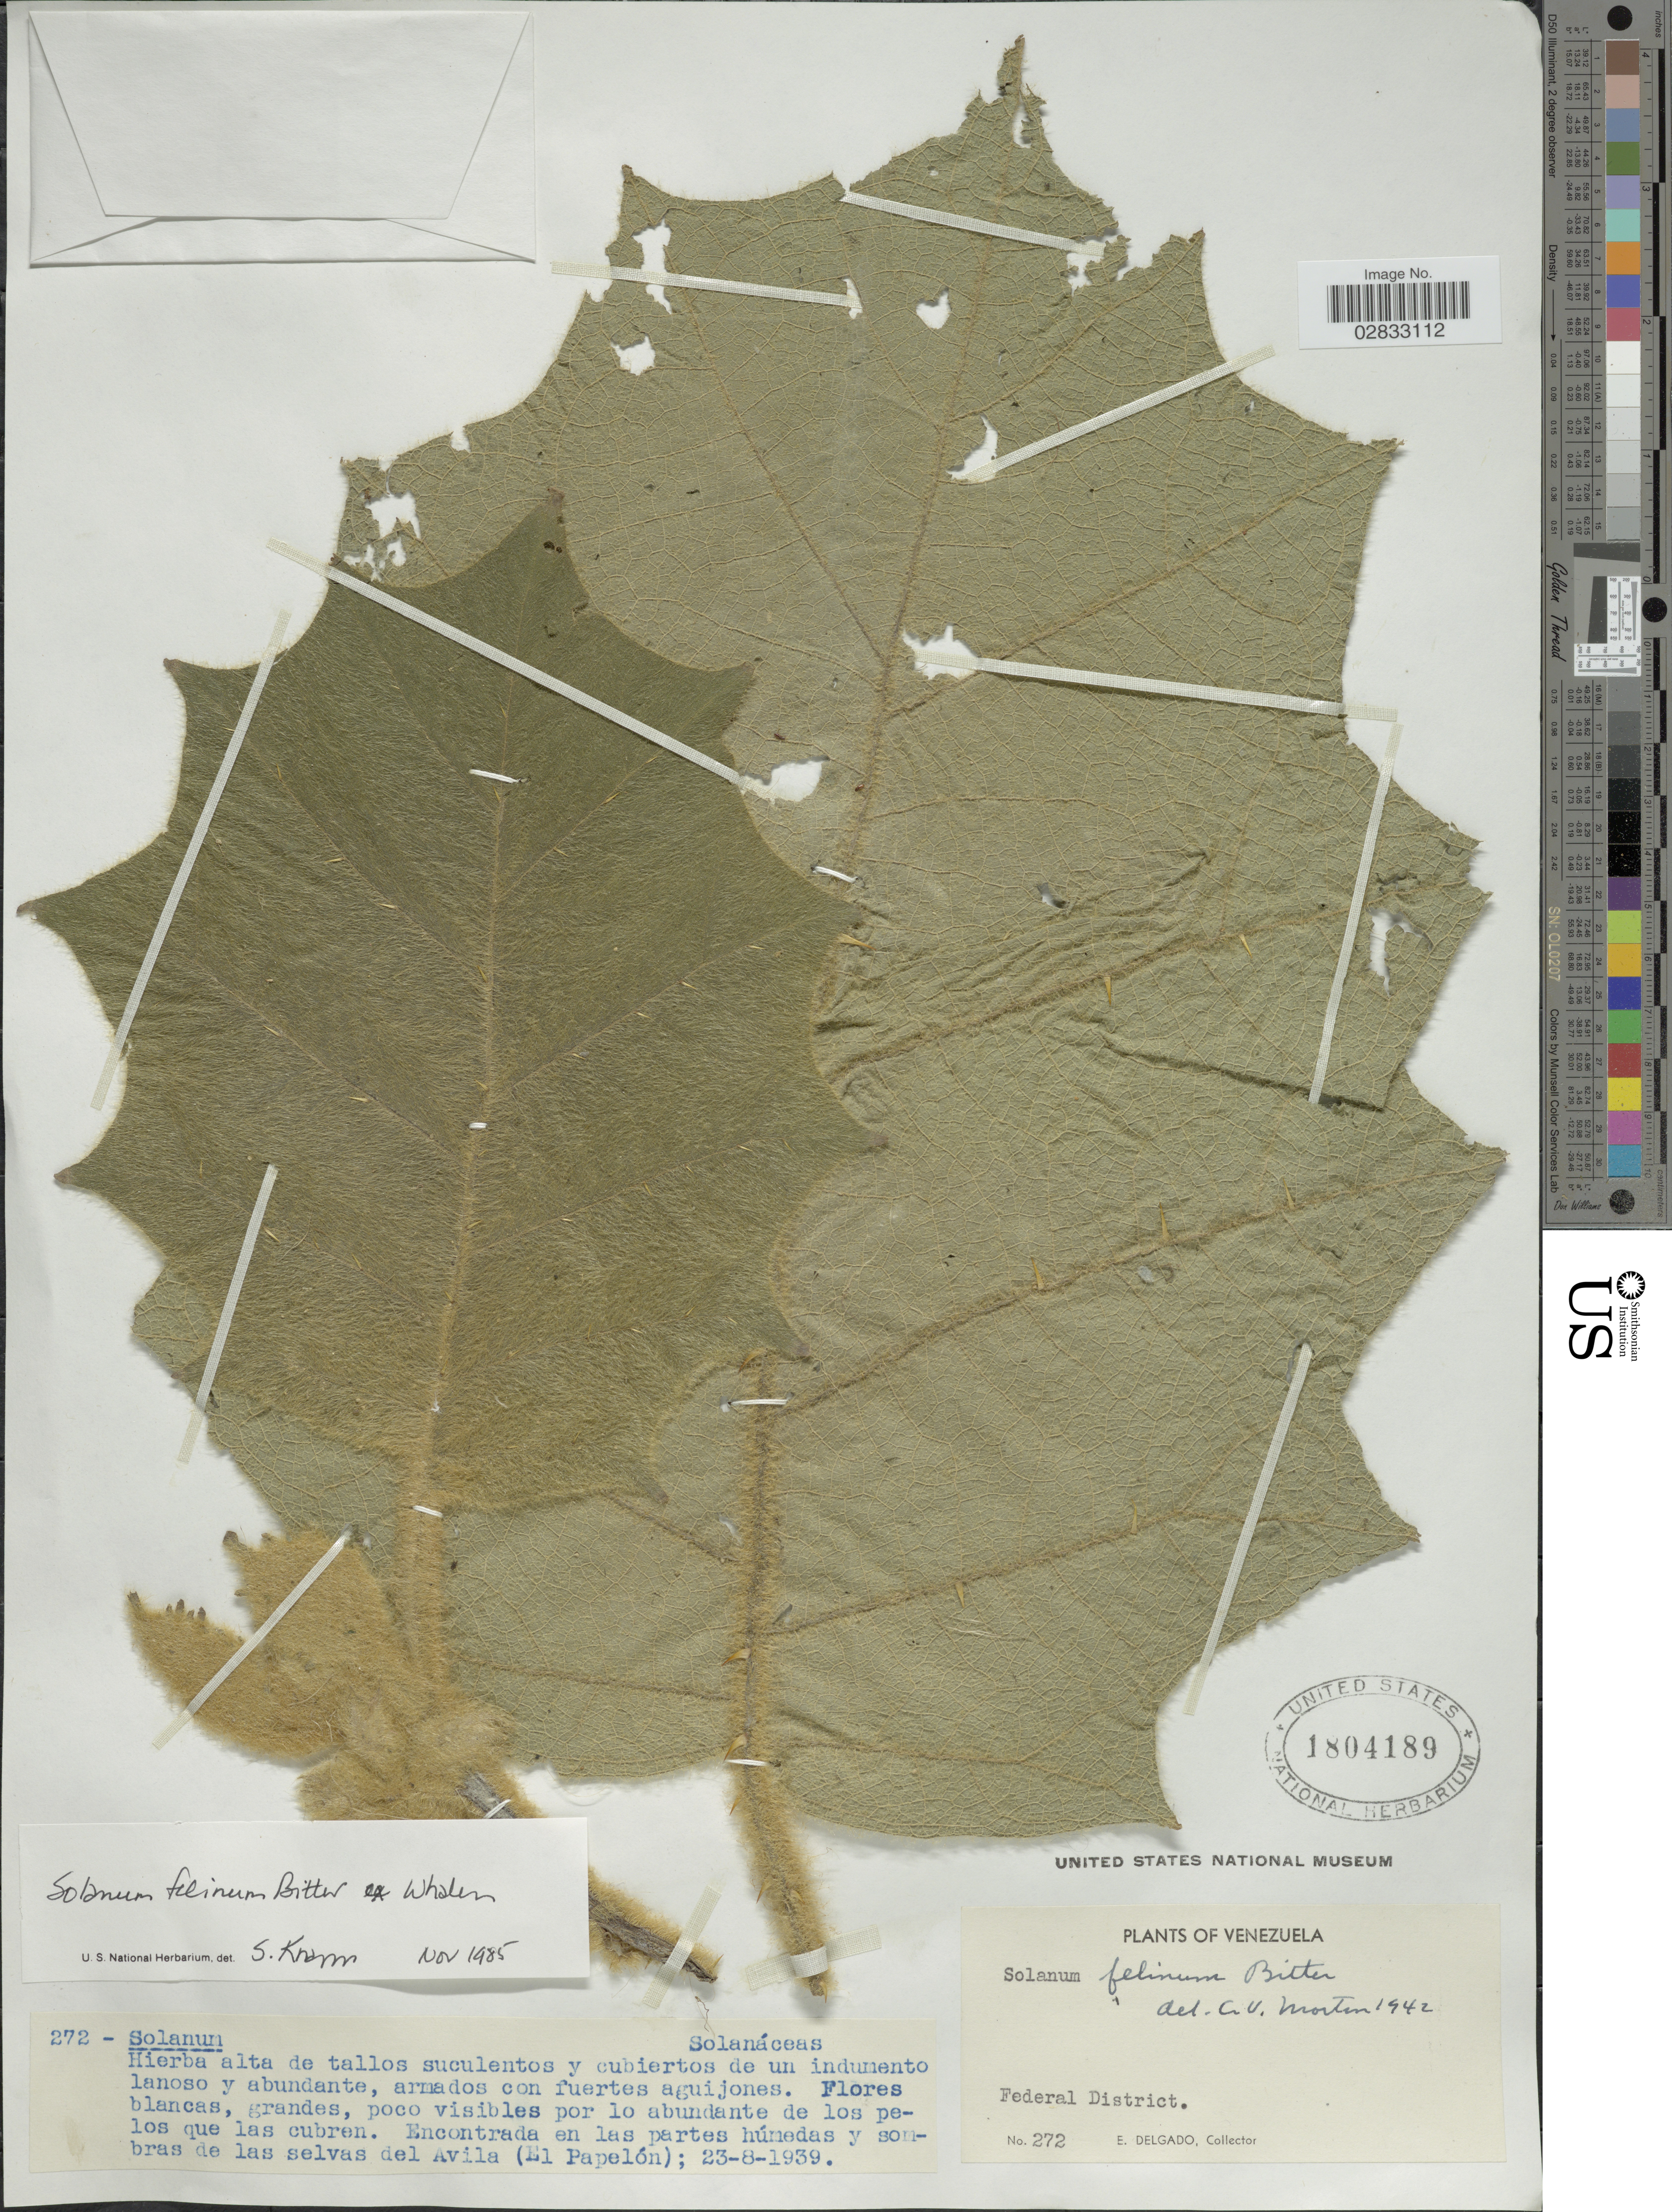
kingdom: Plantae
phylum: Tracheophyta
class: Magnoliopsida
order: Solanales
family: Solanaceae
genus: Solanum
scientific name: Solanum felinum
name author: Bitter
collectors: E. Delgado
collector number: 272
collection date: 1939-08-23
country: Venezuela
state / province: Miranda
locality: Federal District. Encontrada en las partes húmedas y sombras de las selvas del Avila (El Papelón).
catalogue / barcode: US 1804189